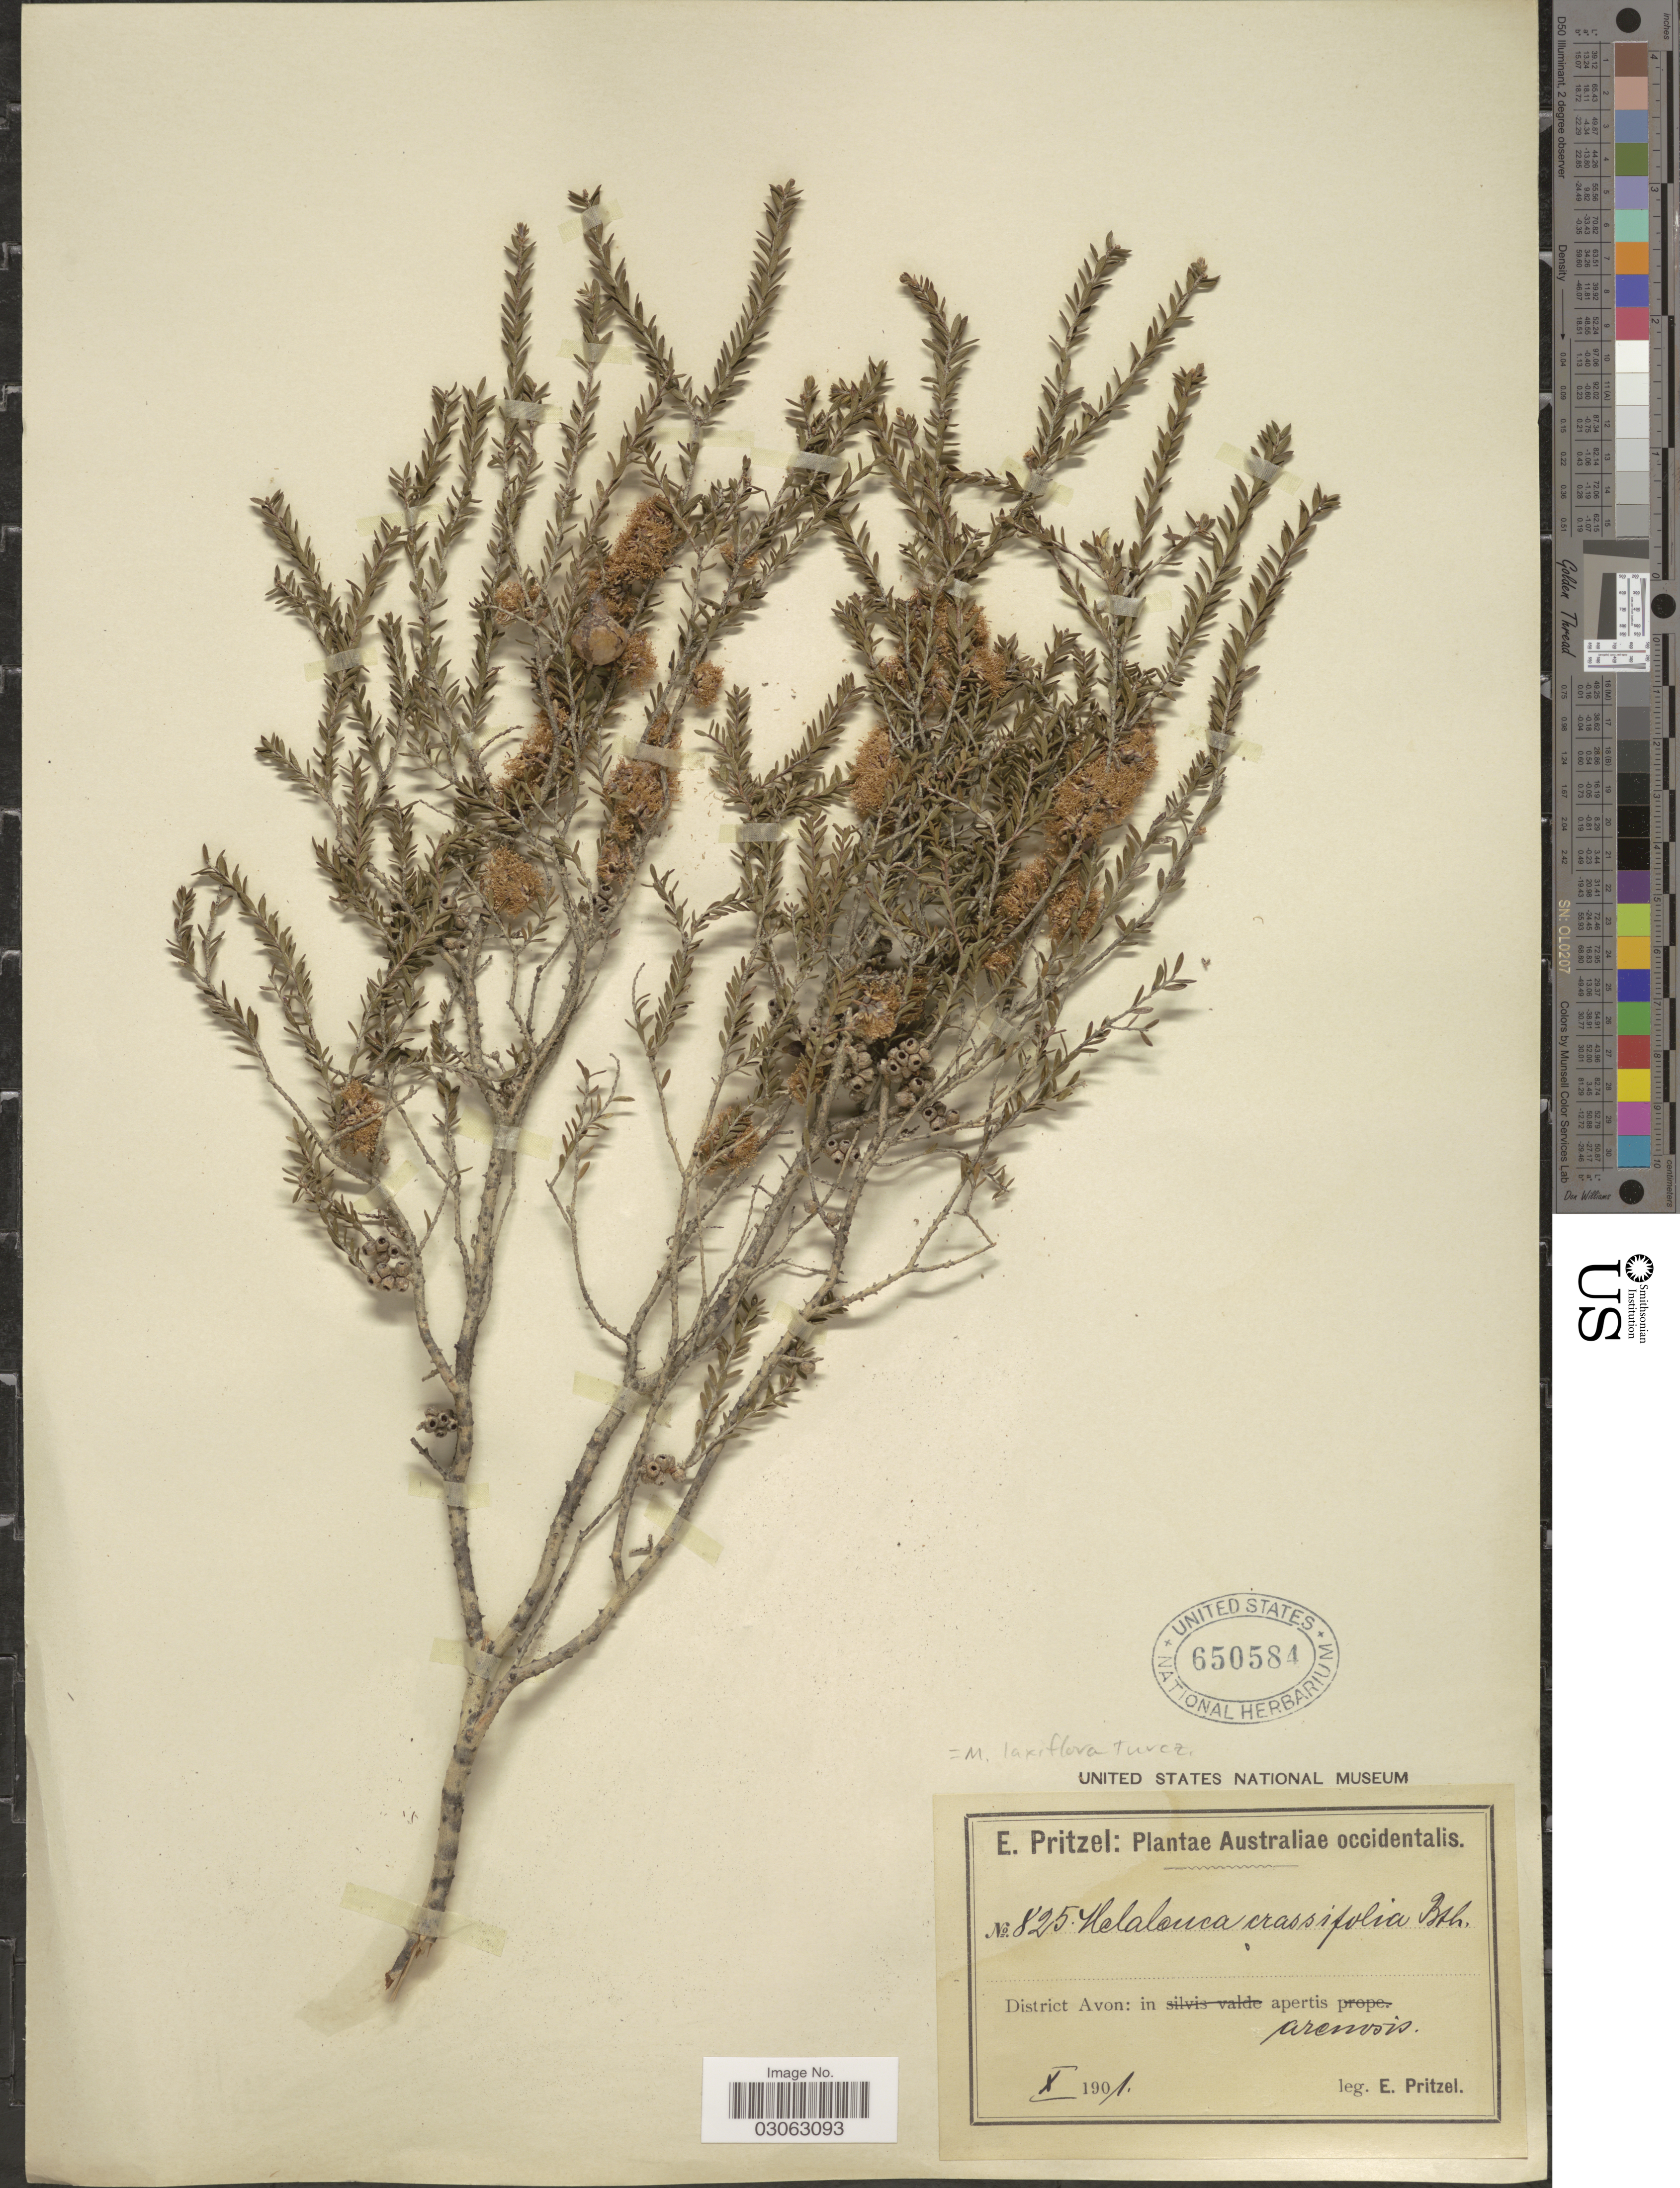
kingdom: Plantae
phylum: Tracheophyta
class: Magnoliopsida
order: Myrtales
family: Myrtaceae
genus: Melaleuca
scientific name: Melaleuca laxiflora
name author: Turcz.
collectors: E. G. Pritzel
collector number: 825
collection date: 1901-10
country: Australia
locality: Australiae occidentalis. District Avon.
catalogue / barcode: US 650584